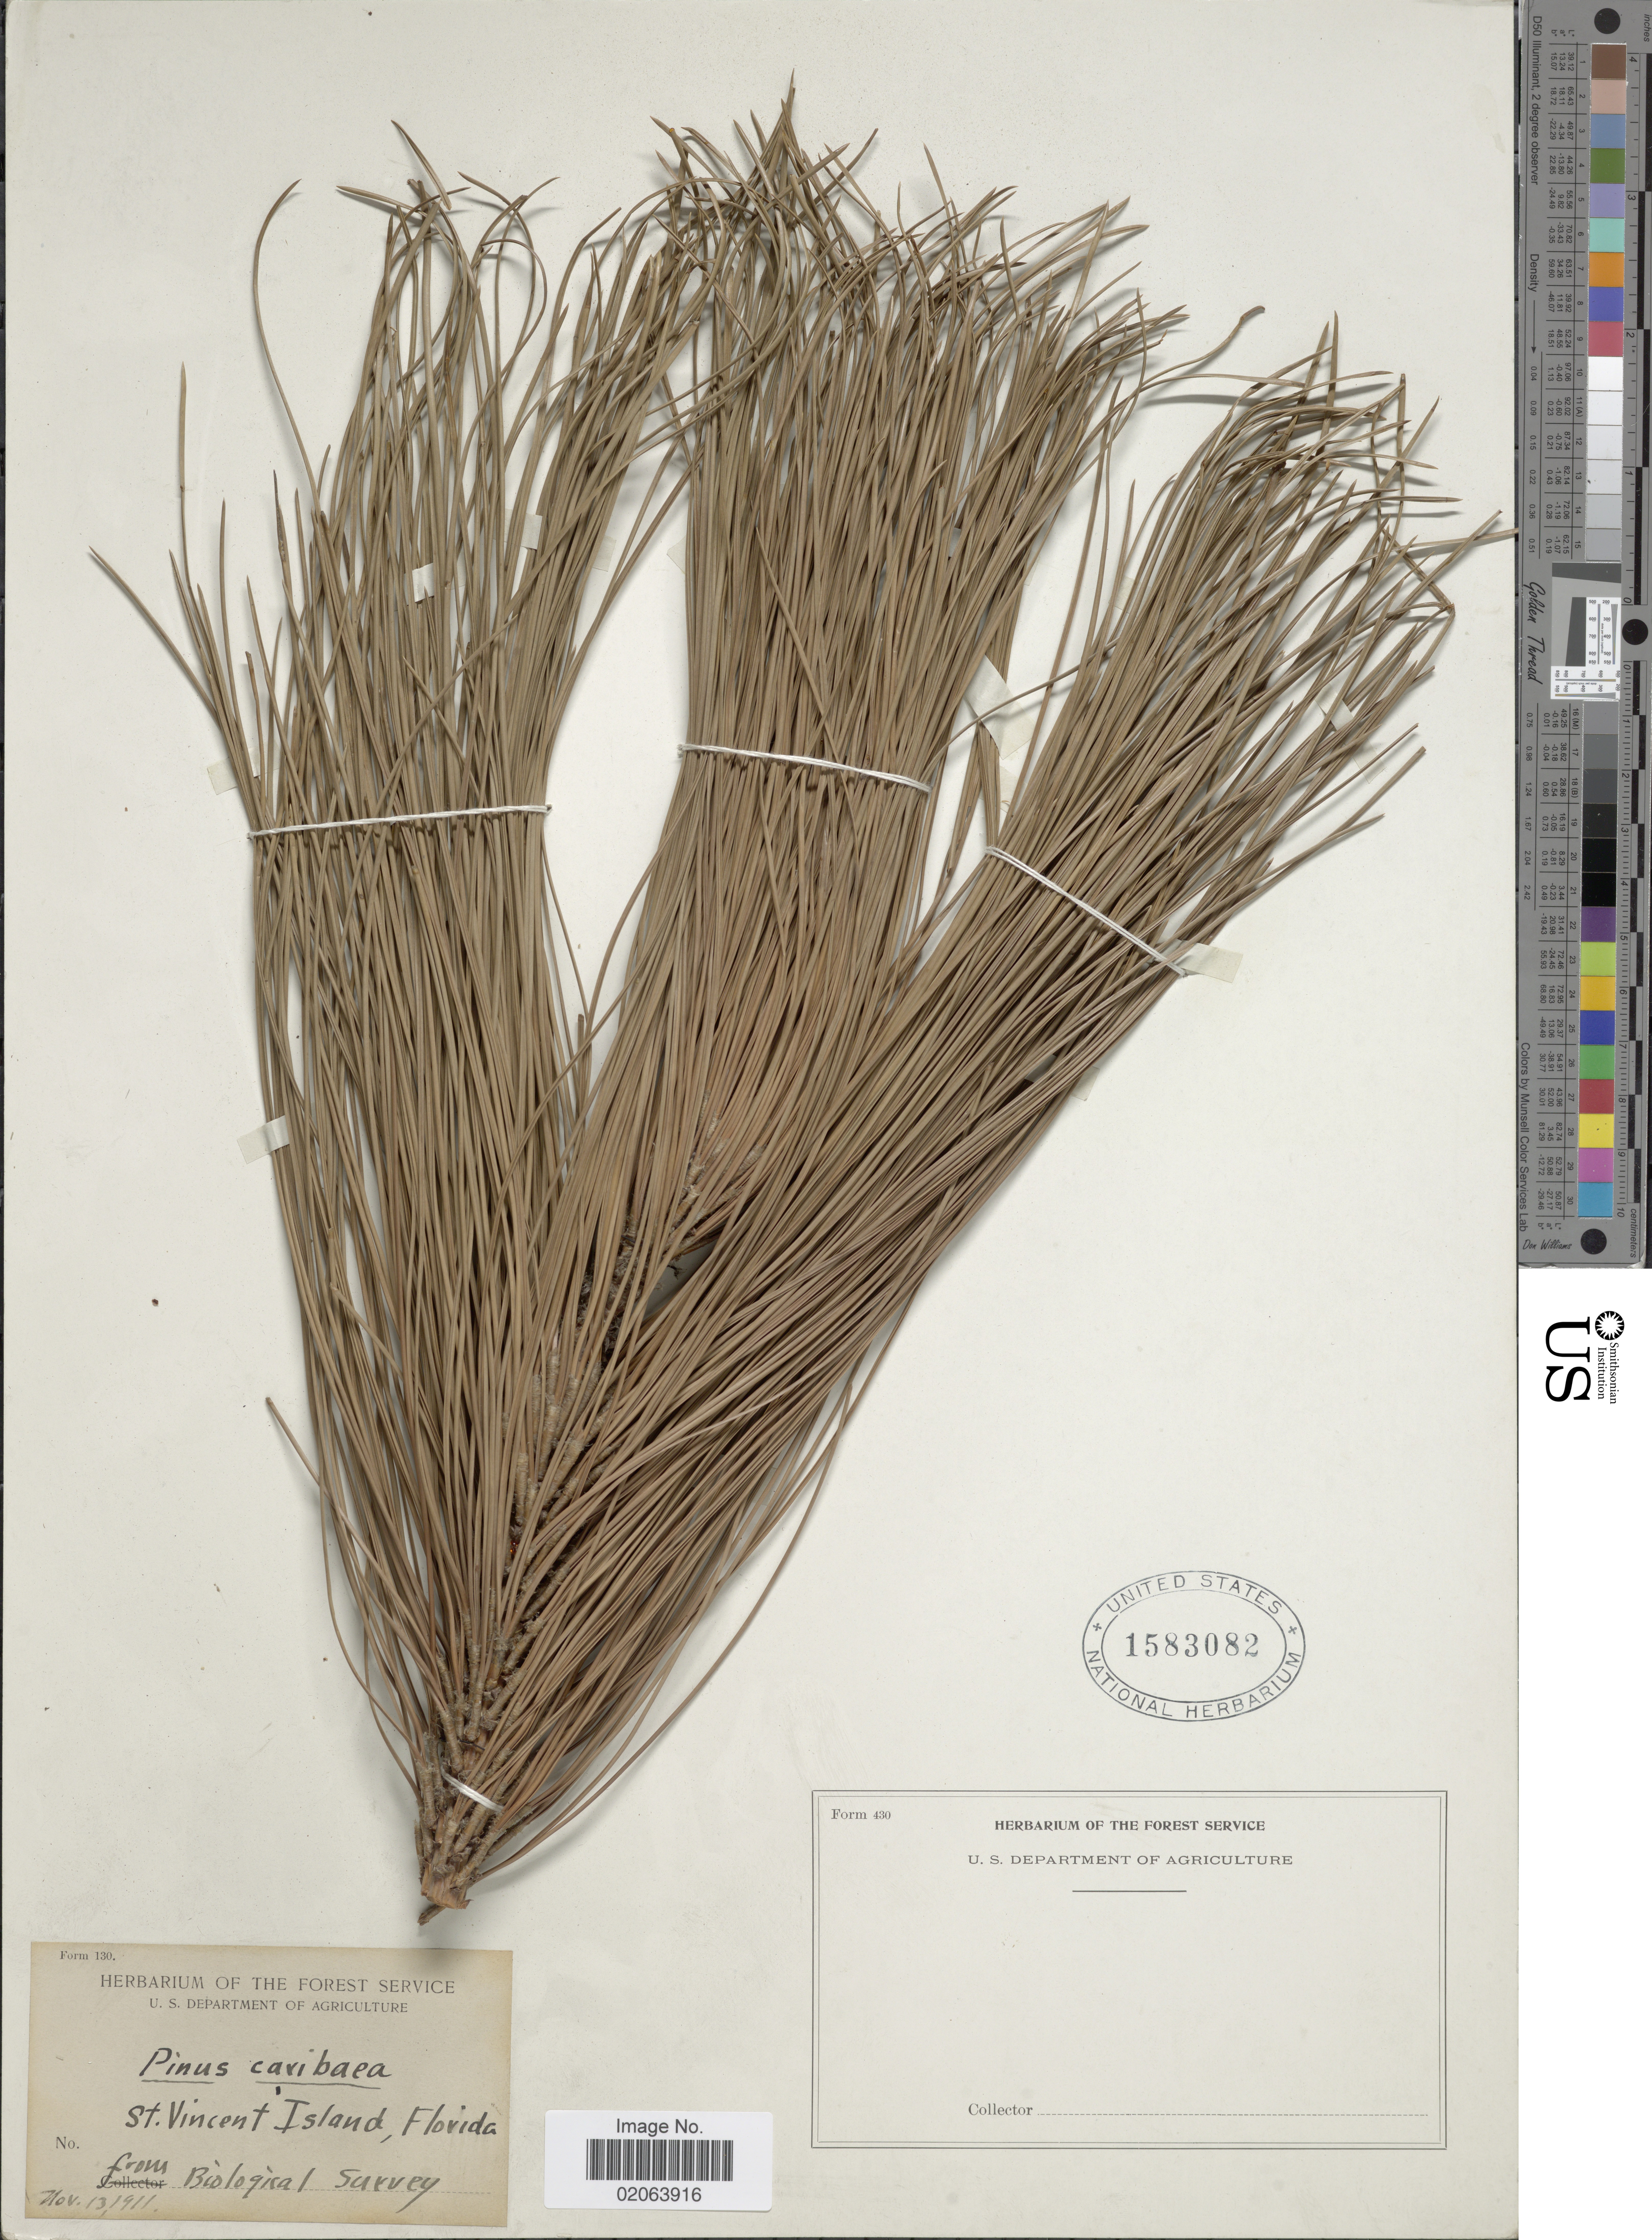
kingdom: Plantae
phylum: Tracheophyta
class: Pinopsida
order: Pinales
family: Pinaceae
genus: Pinus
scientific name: Pinus elliottii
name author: Engelm.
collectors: ex herb. of the Biological Survey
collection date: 1911-11-13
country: United States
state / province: Florida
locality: St. Vincent Island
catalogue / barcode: US 1583082